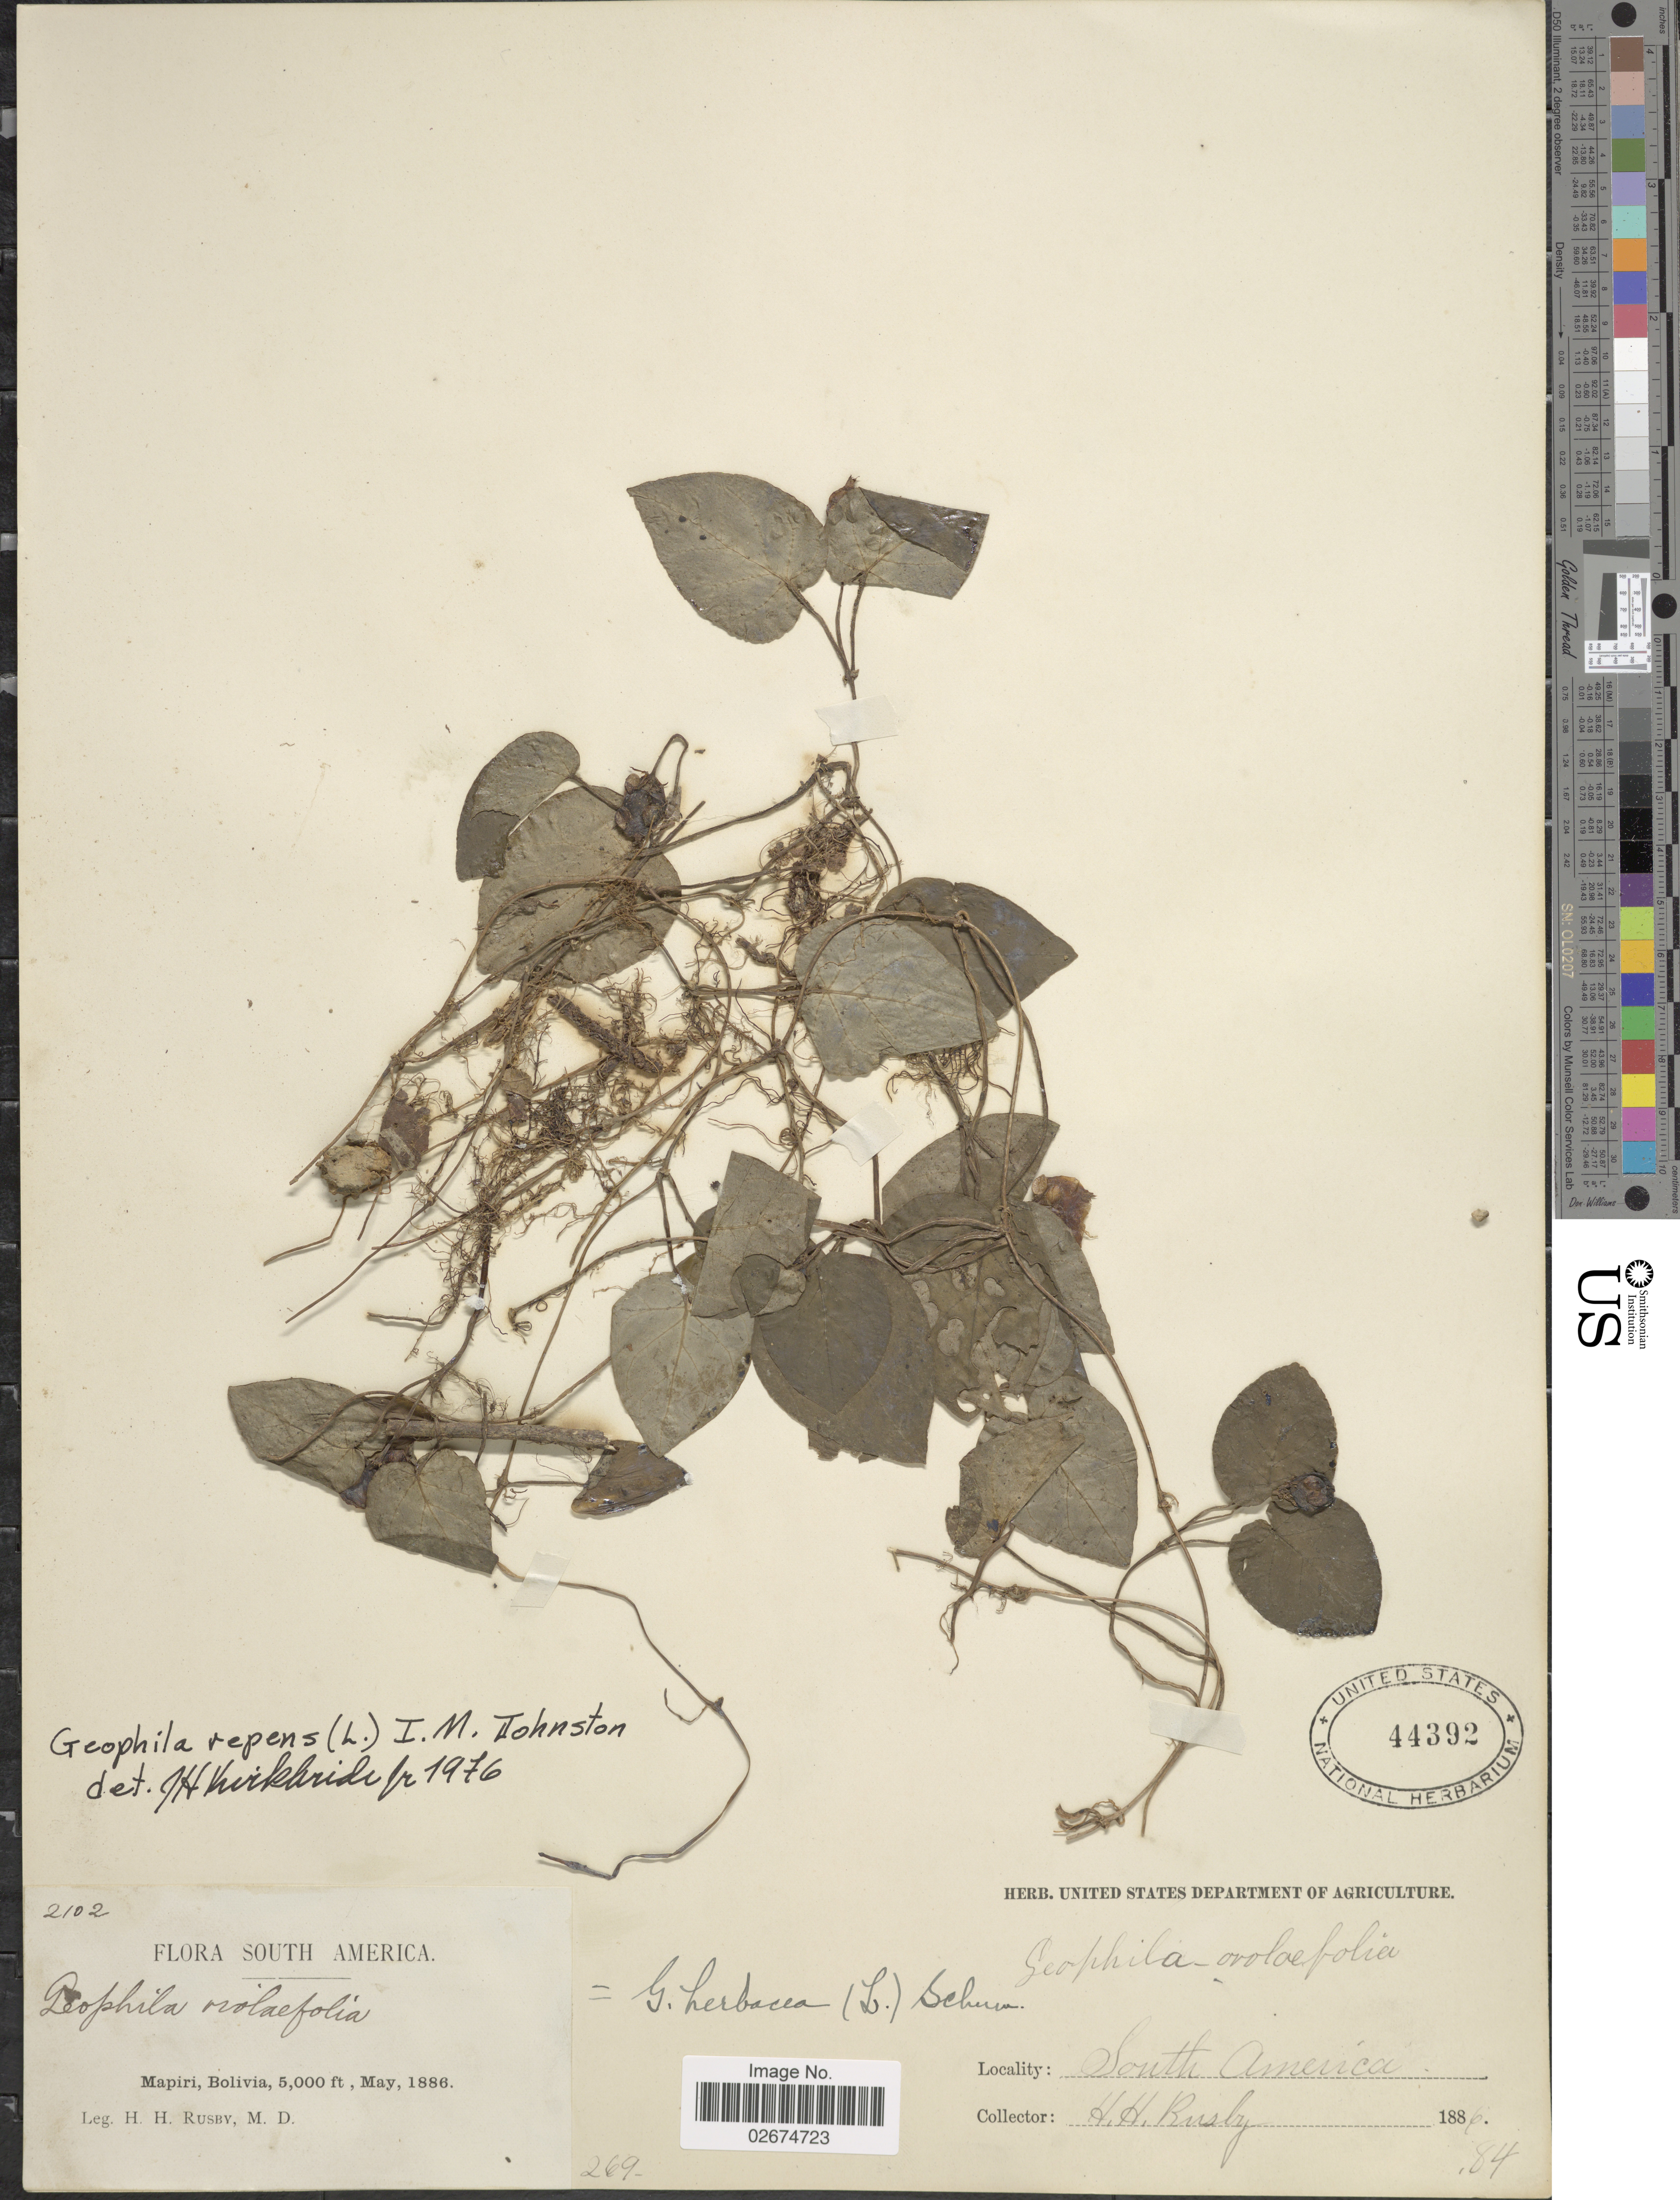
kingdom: Plantae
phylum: Tracheophyta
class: Magnoliopsida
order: Gentianales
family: Rubiaceae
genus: Carinta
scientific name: Carinta repens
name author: (L.) L.B. Sm. & Downs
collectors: H. H. Rusby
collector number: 2102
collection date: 1886-05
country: Bolivia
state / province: La Páz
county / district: Larecaja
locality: Mapiri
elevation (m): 1524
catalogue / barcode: US 44392